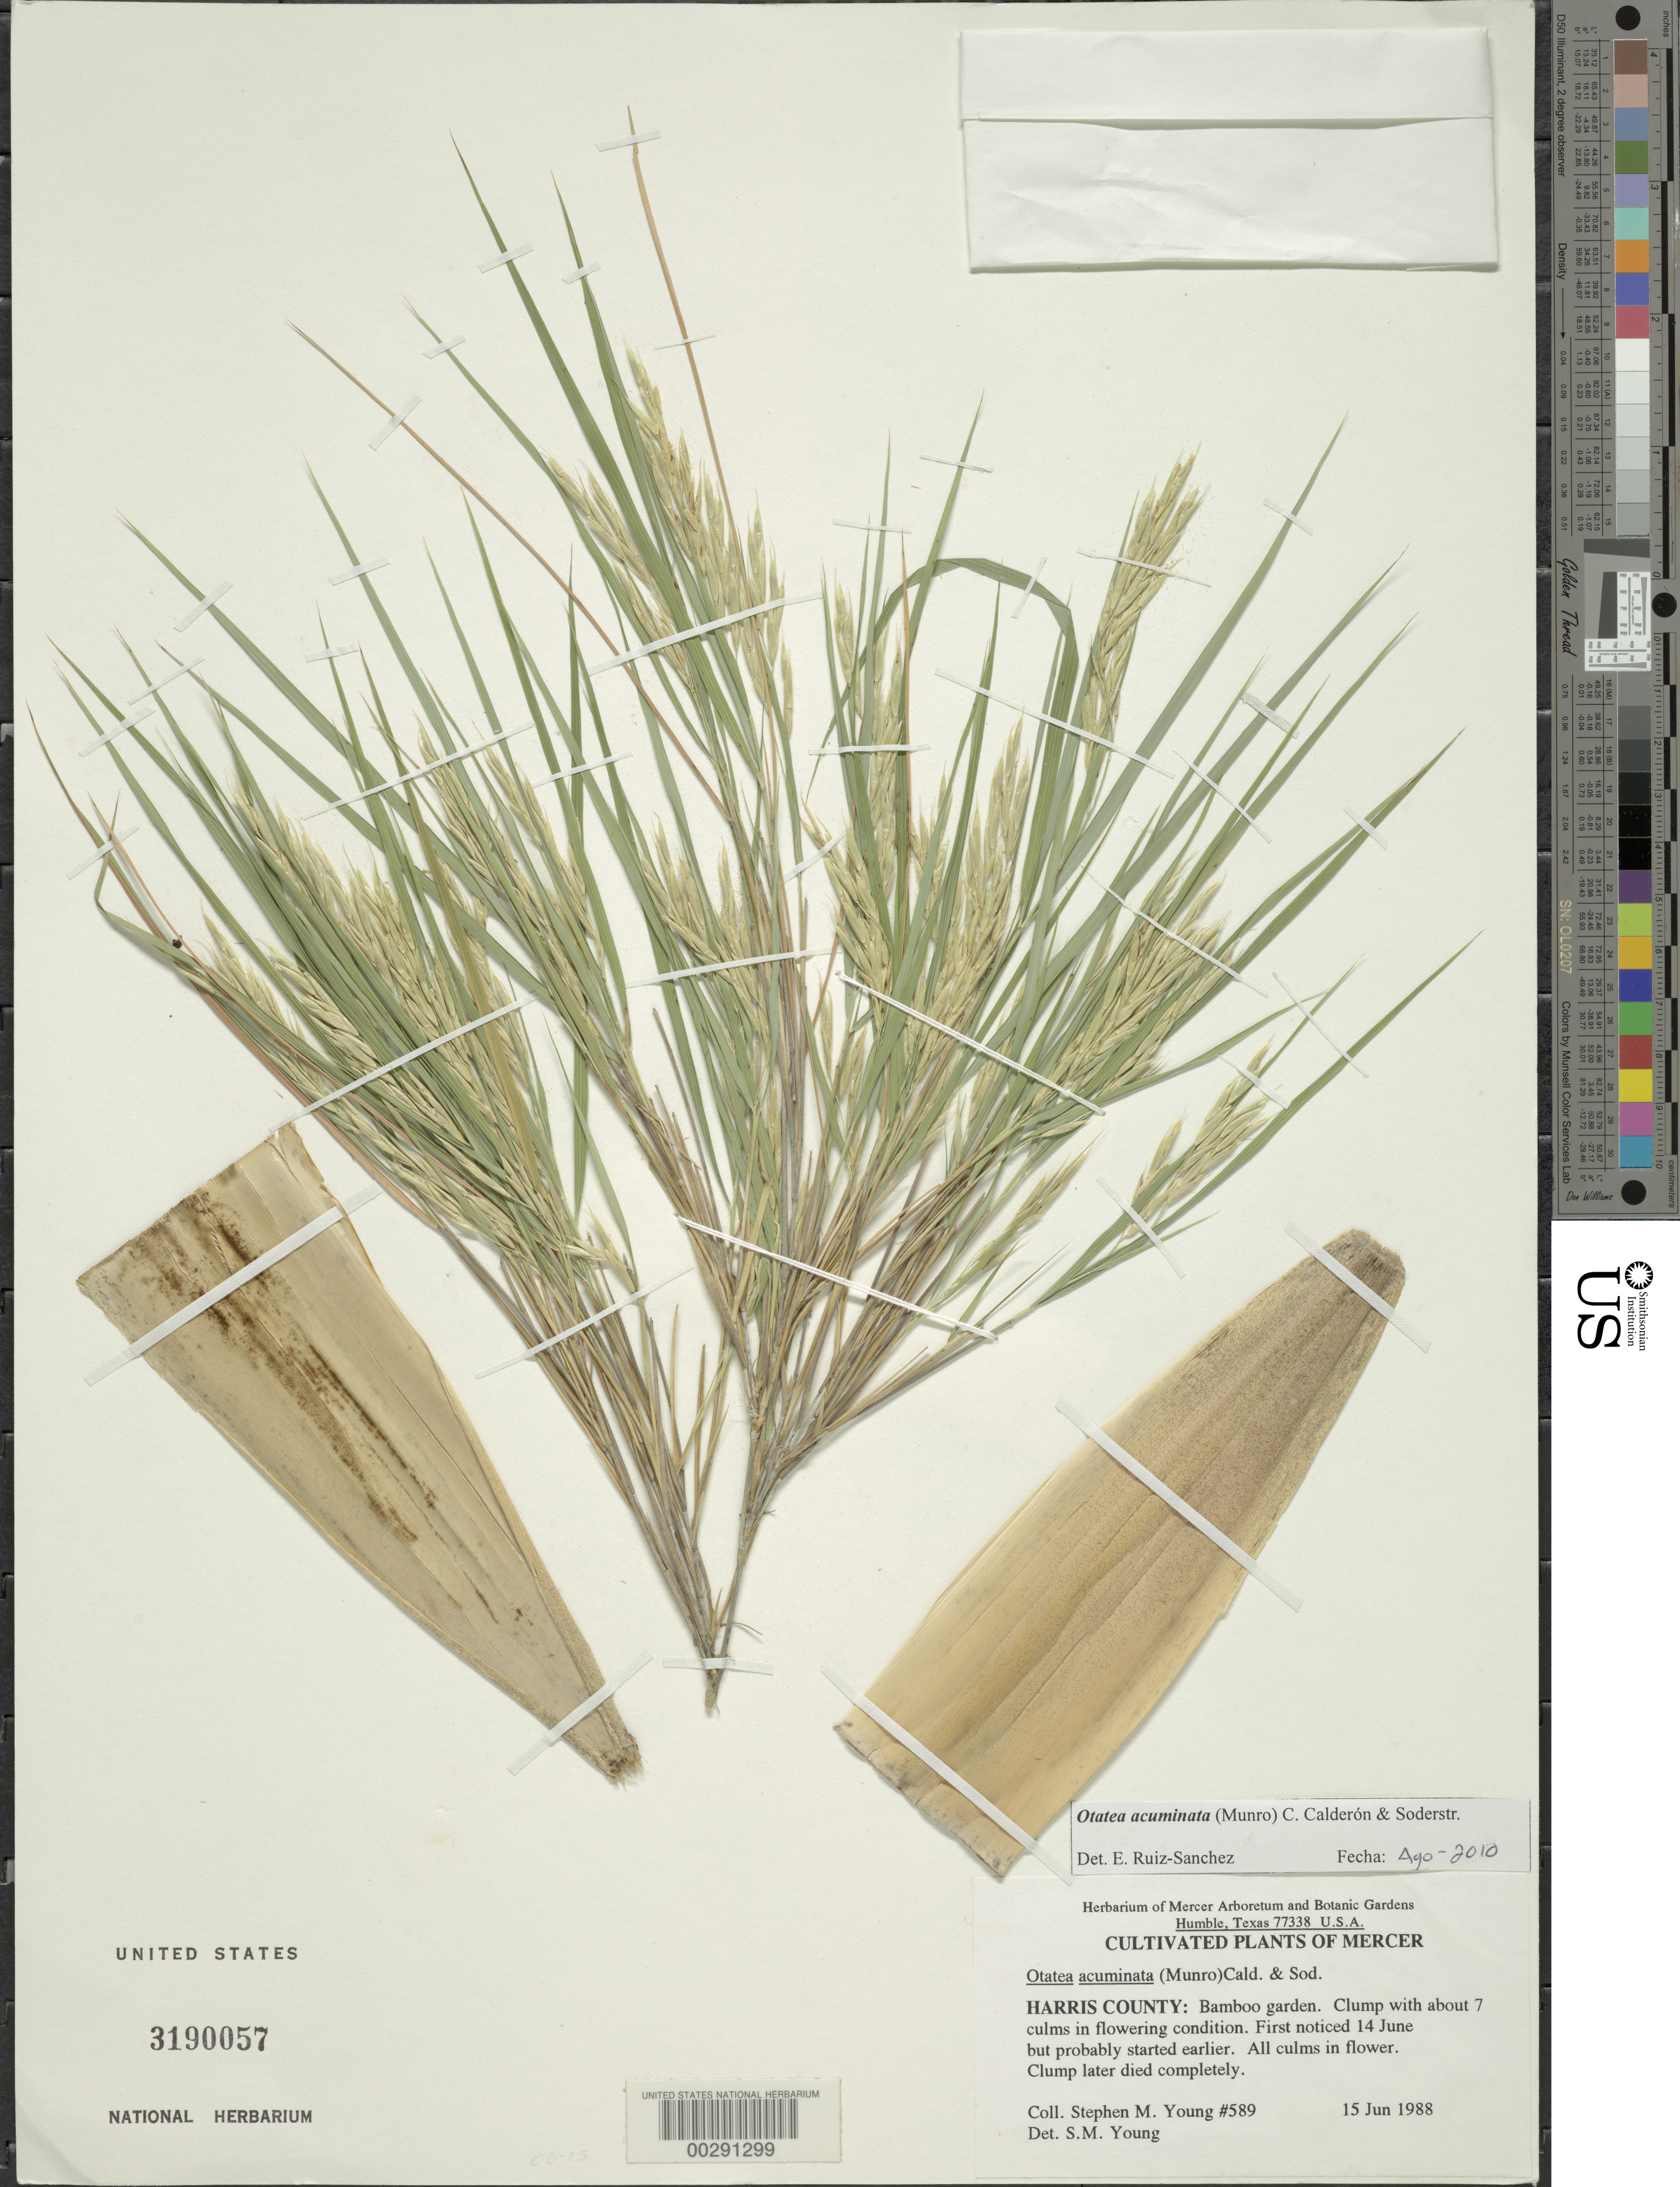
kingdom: Plantae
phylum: Tracheophyta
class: Liliopsida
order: Poales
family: Poaceae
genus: Otatea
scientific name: Otatea acuminata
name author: (Munro) C. E. Calderón & Soderstr.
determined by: Young, S. M.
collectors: S. Young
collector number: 589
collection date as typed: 15 Jun 1988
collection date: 1988-06-15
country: United States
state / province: Texas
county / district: Harris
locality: Mercer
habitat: Bamboo garden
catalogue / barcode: US 3190057